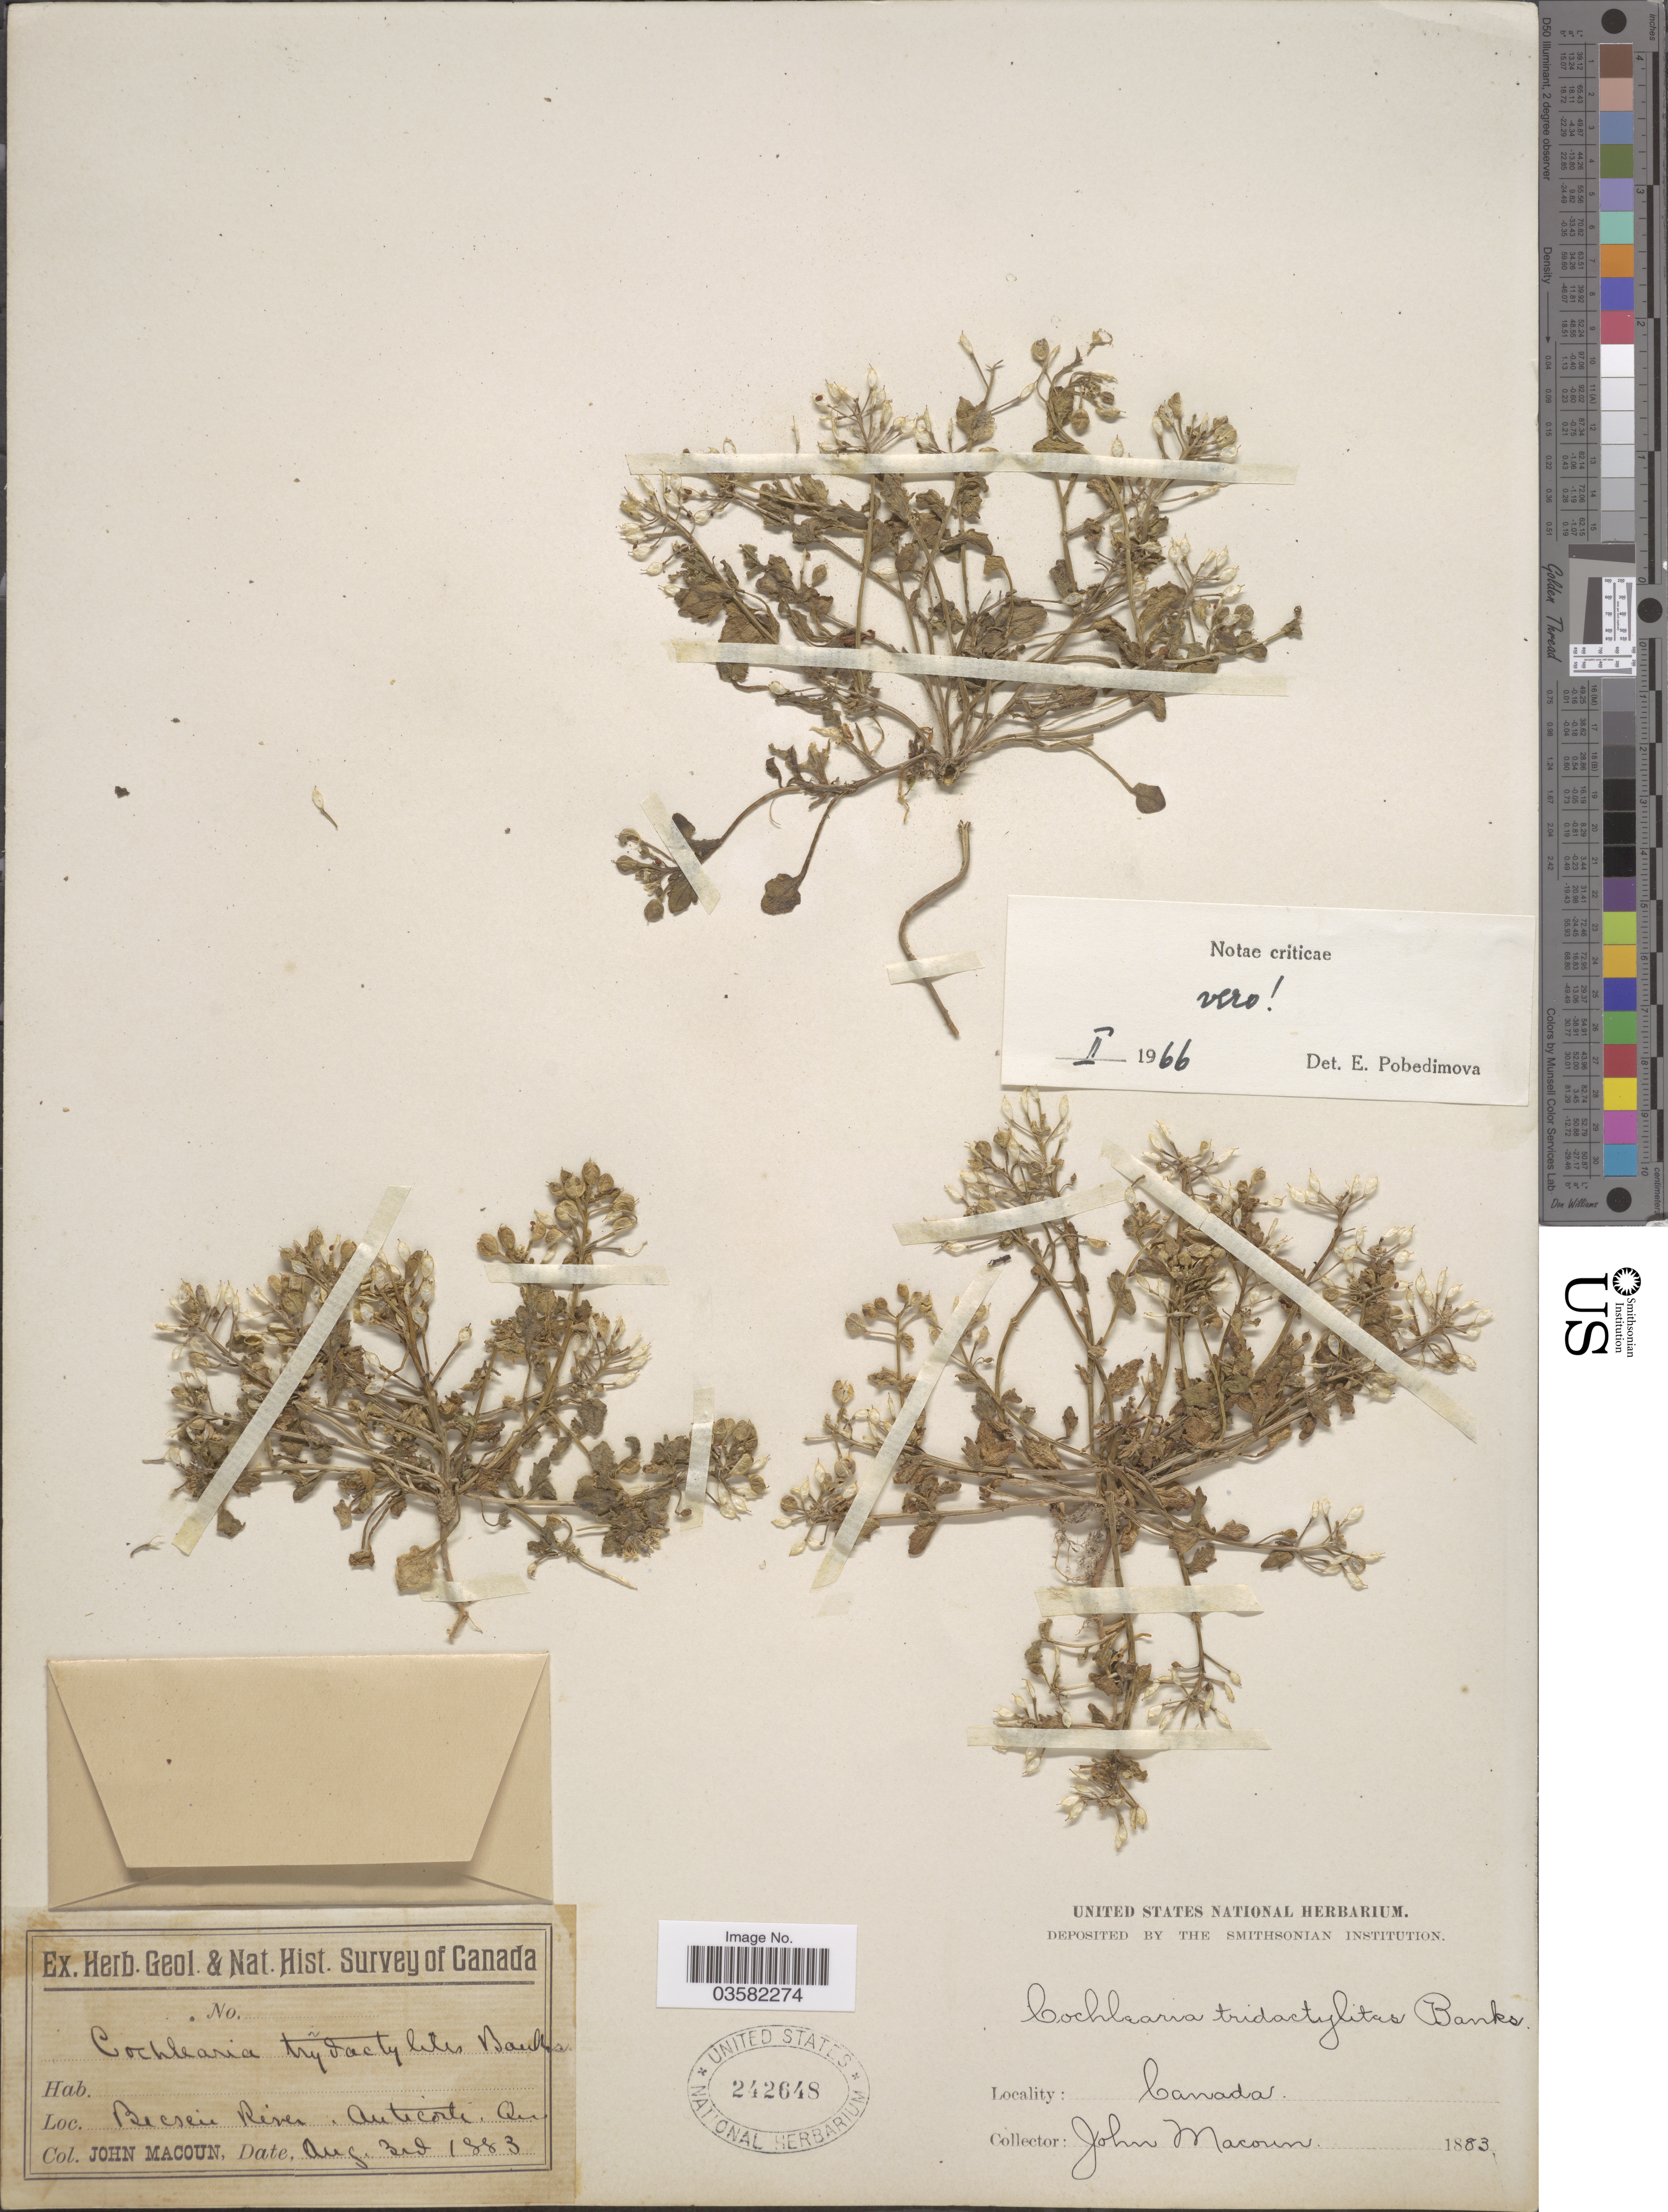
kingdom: Plantae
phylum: Tracheophyta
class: Magnoliopsida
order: Brassicales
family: Brassicaceae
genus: Cochlearia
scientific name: Cochlearia tridactylites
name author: Banks ex DC.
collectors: J. Macoun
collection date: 1883-08-03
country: Canada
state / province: Quebec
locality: Becsies River, Anticosti.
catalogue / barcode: US 242648